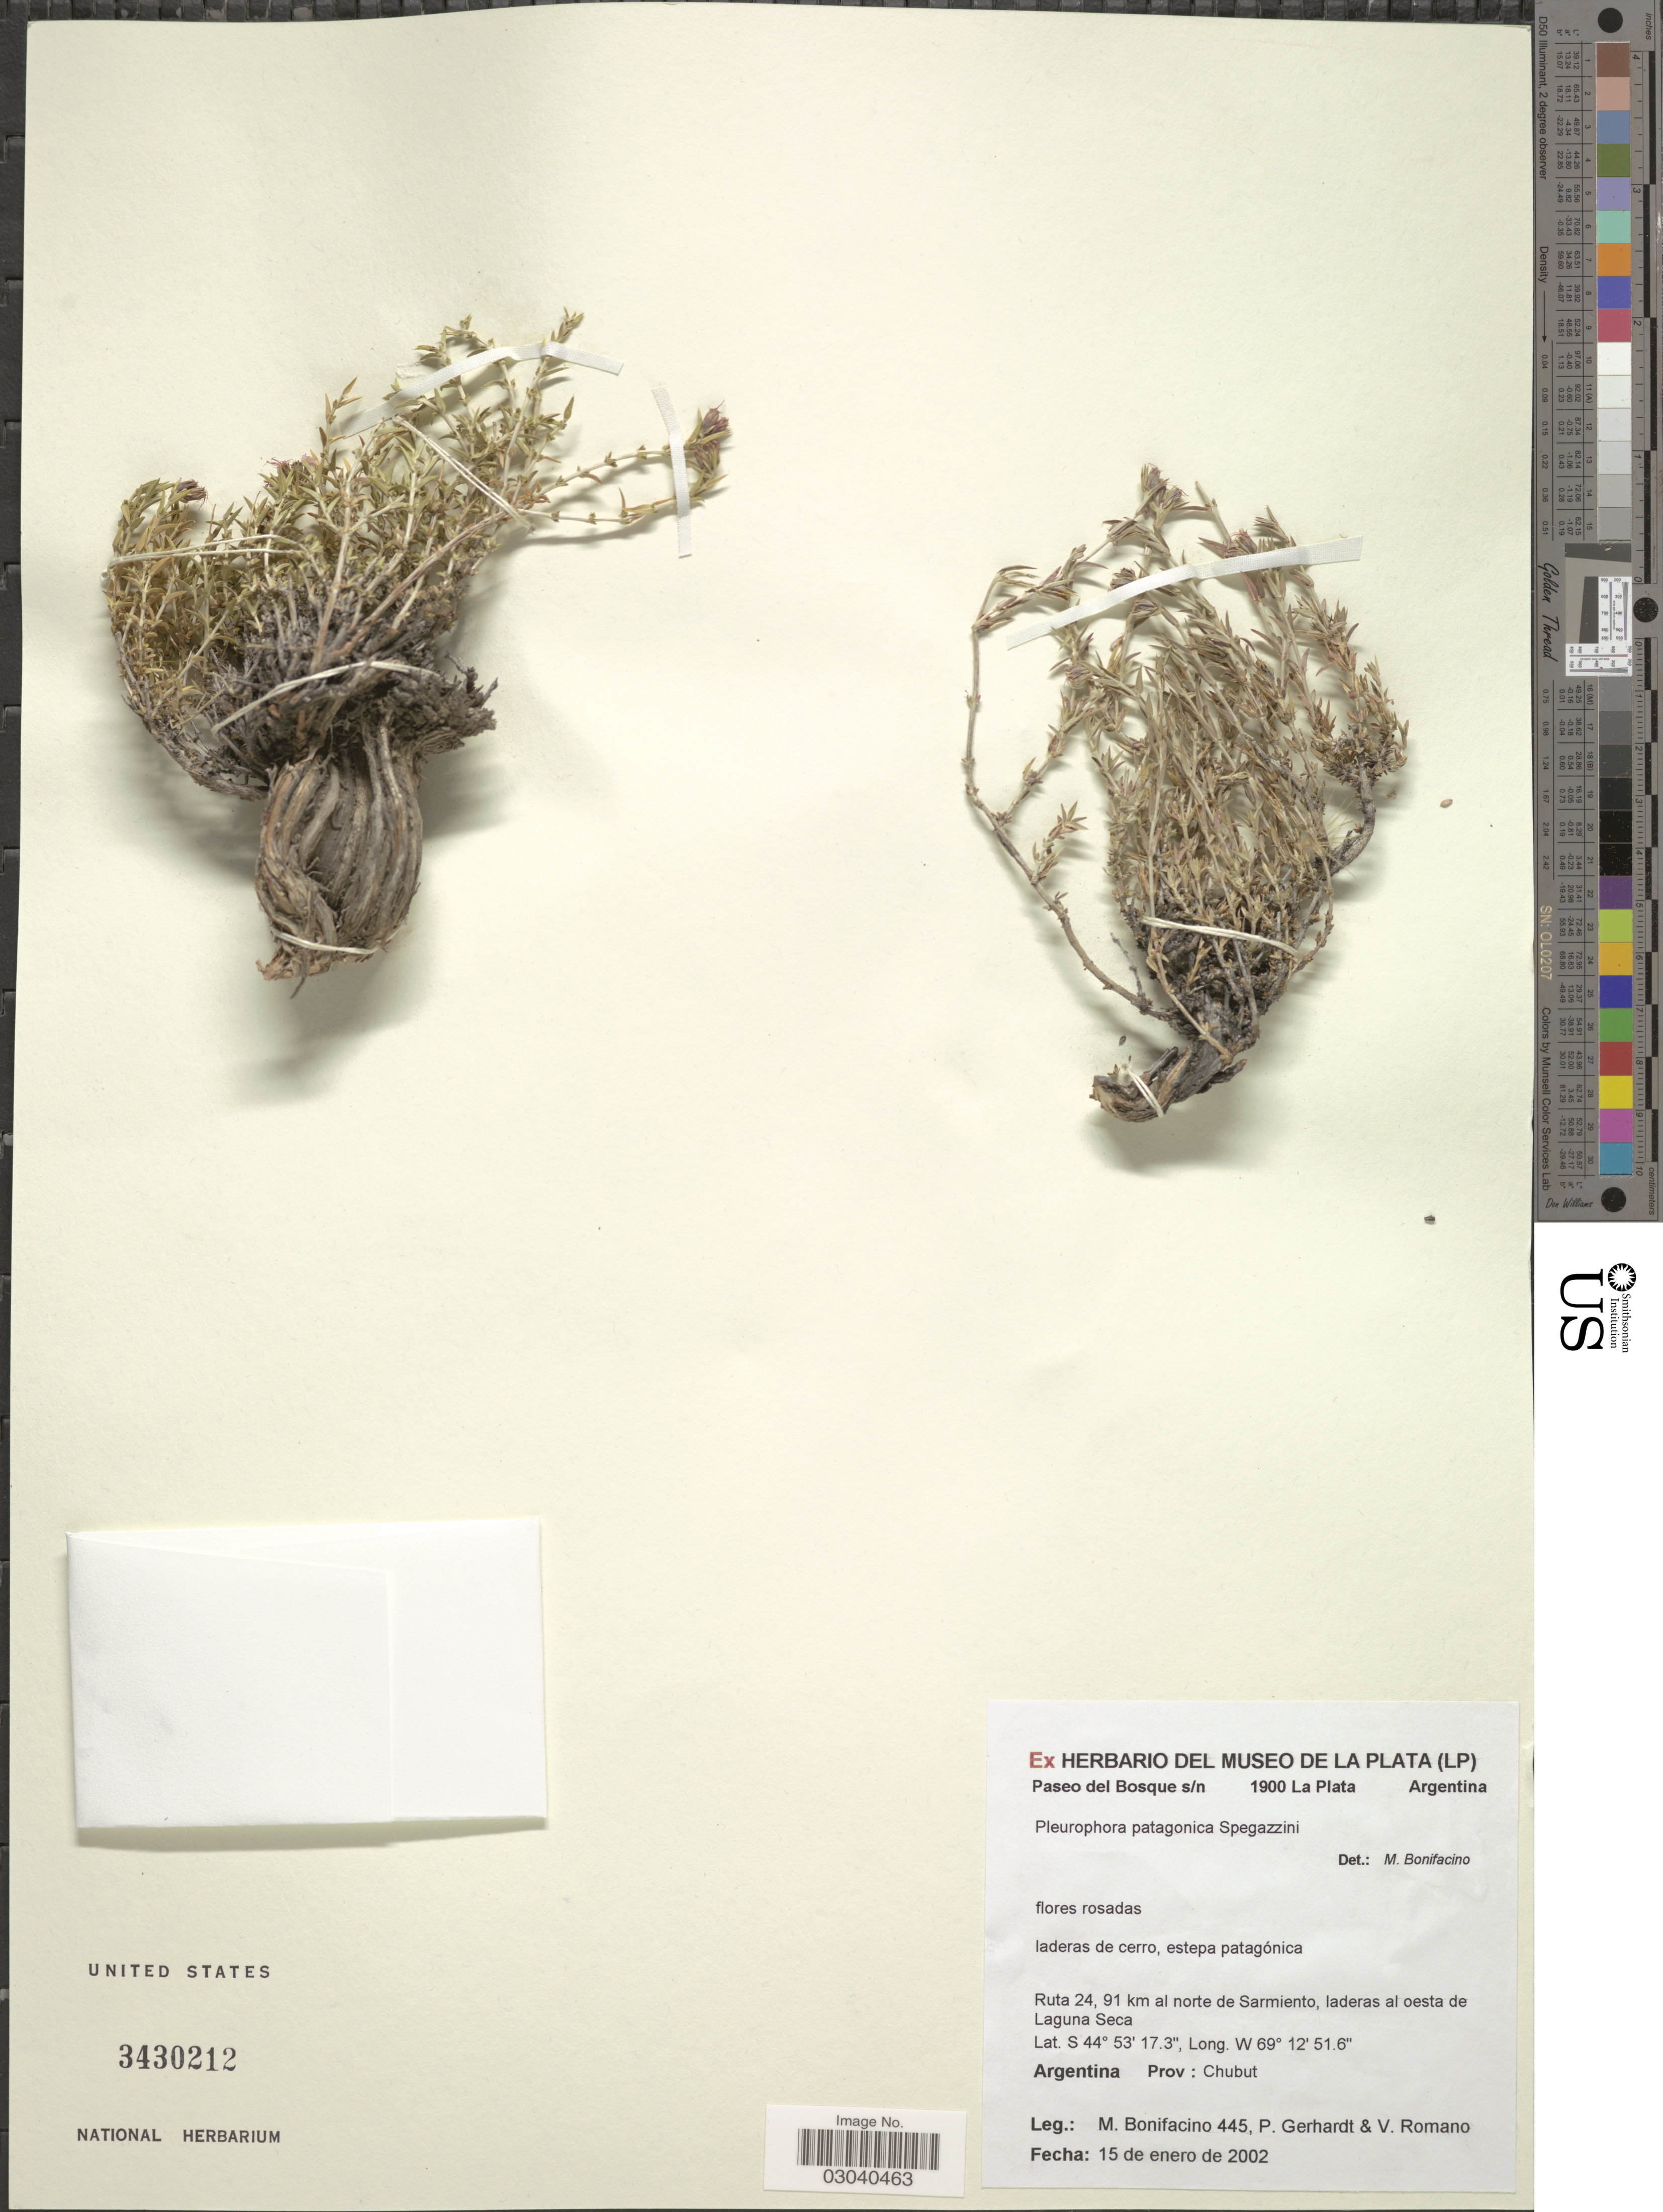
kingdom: Plantae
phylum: Tracheophyta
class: Magnoliopsida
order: Myrtales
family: Lythraceae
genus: Pleurophora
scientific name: Pleurophora patagonica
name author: Speg.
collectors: M. Bonifacino, P. Gerhardt & V. Romano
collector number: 0445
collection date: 2002-01-15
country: Argentina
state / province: Chubut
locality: Ruta 24, 91 km al norte de Sarmiento, laderas al oesta de Laguna Seca.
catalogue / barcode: US 3430212